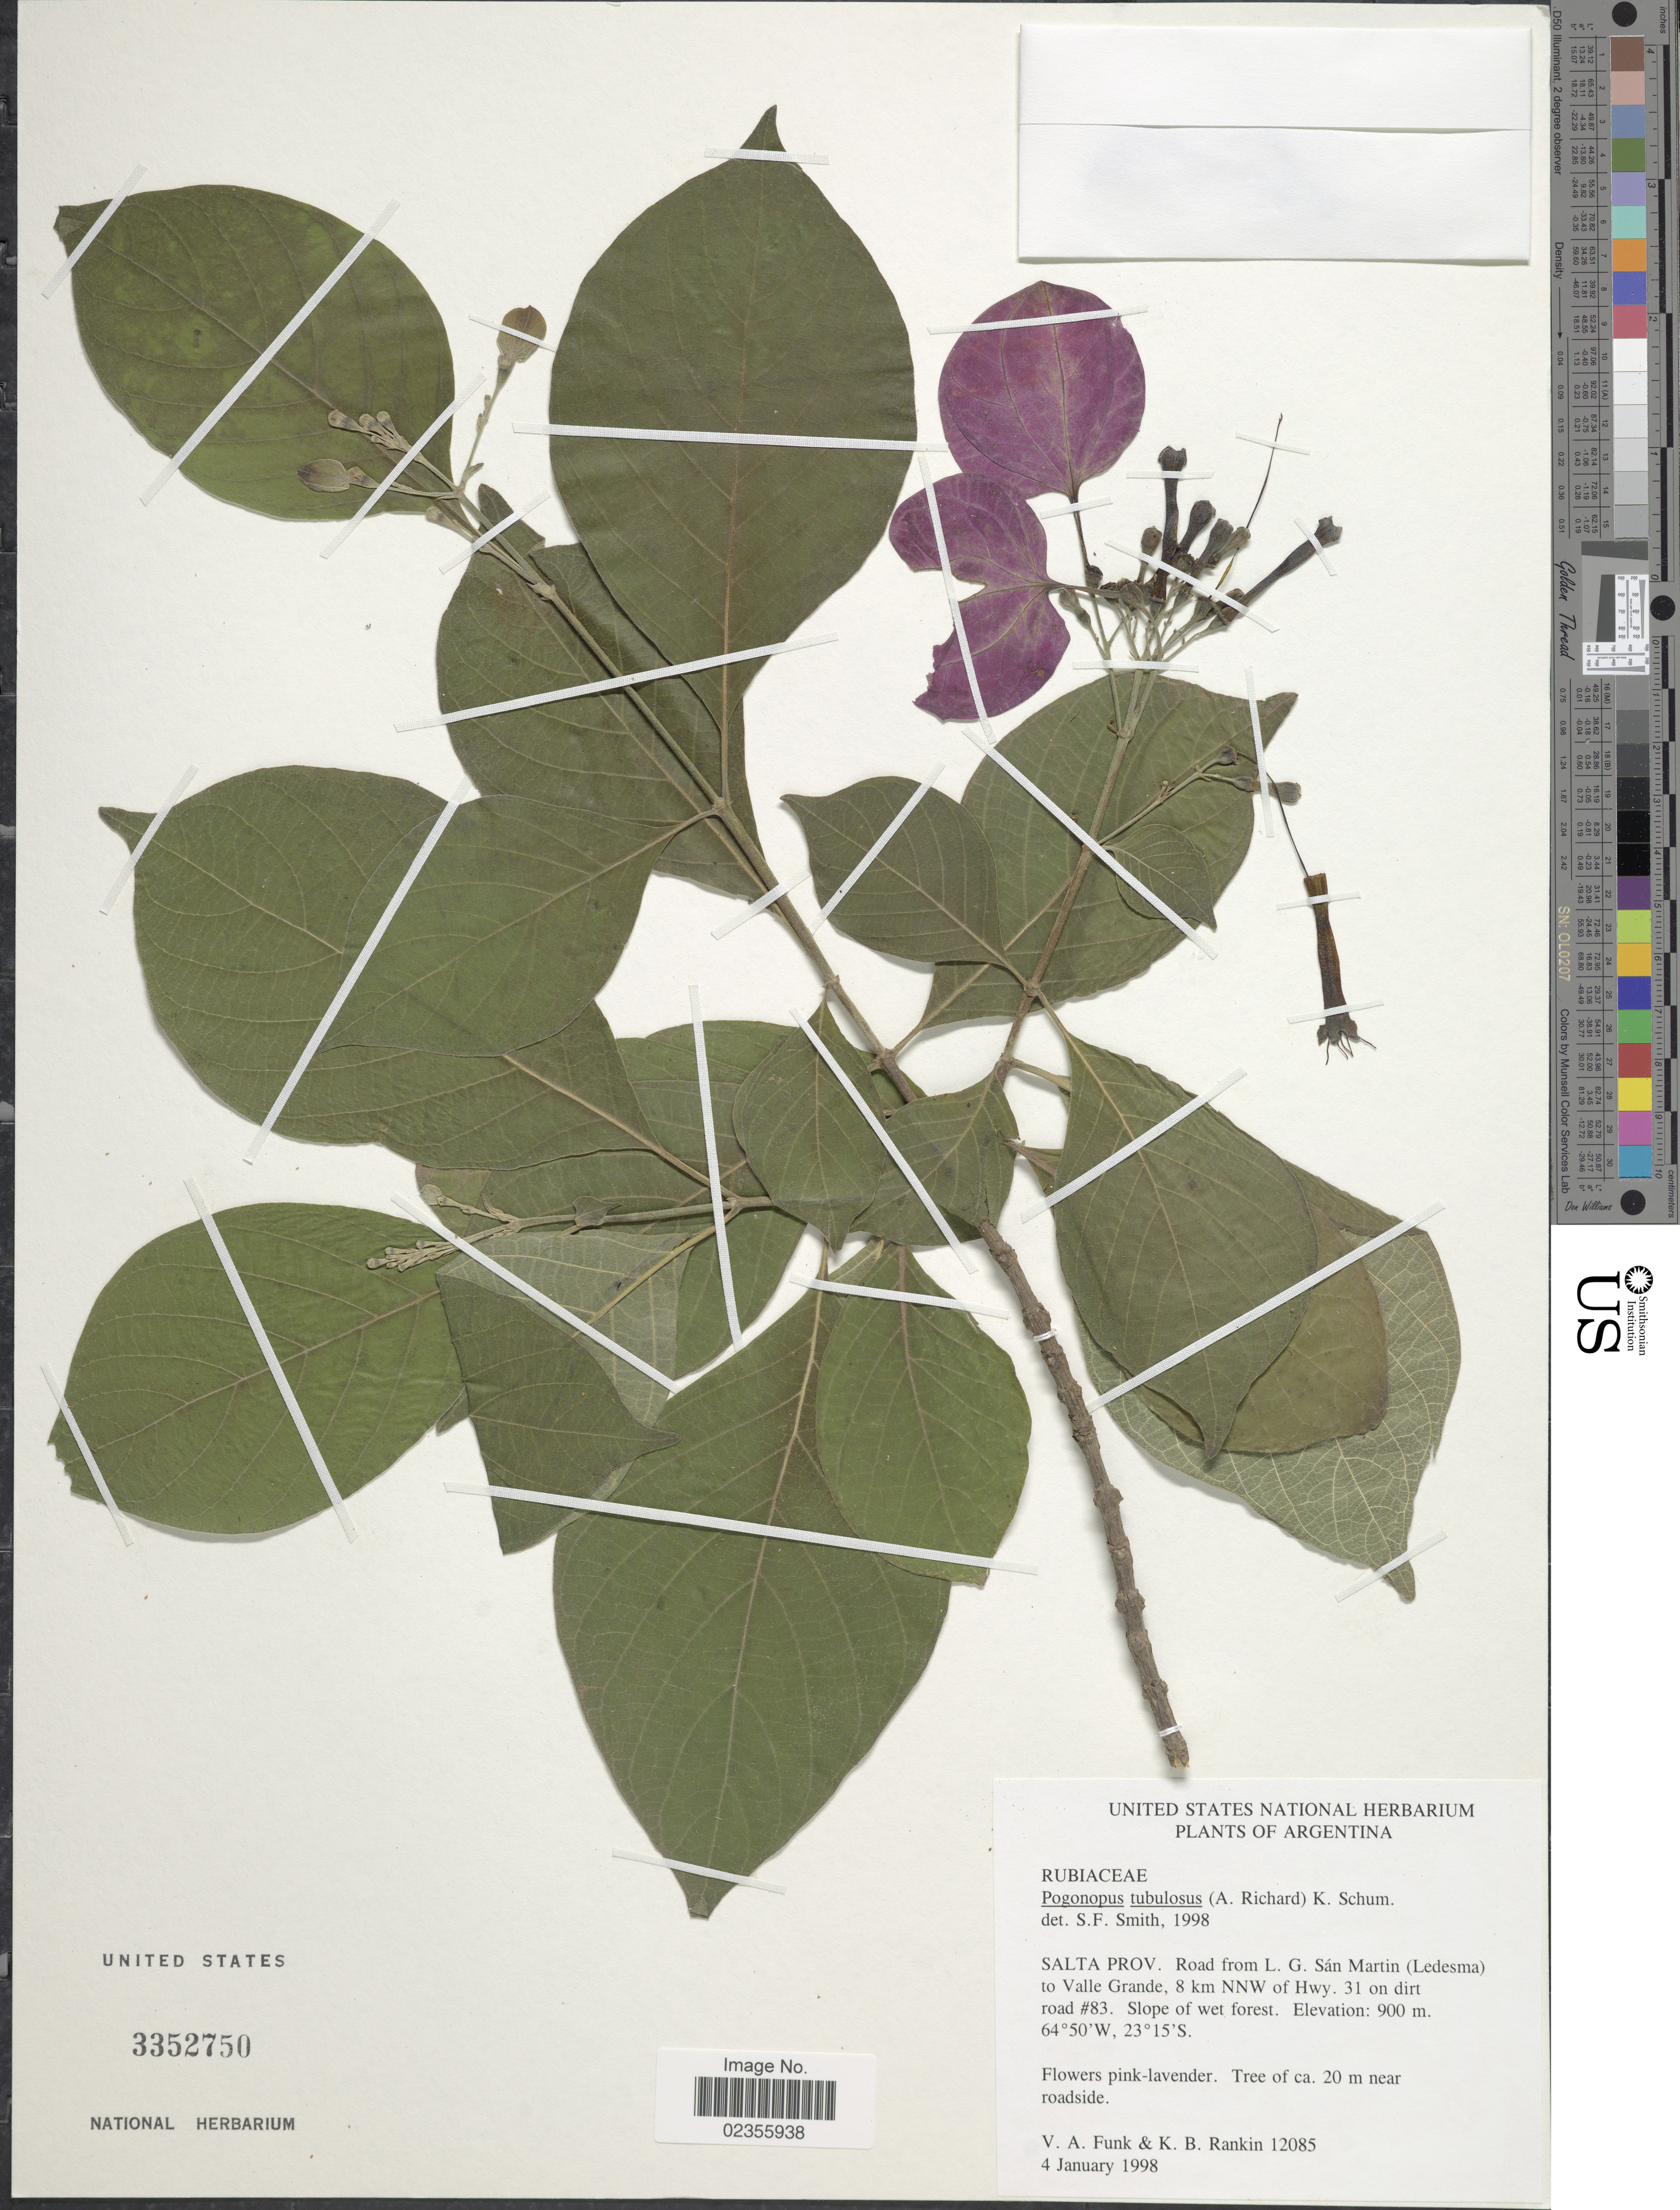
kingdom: Plantae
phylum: Tracheophyta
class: Magnoliopsida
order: Gentianales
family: Rubiaceae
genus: Pogonopus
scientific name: Pogonopus tubulosus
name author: (A. Rich. in DC.) K. Schum.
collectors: V. Funk & K. B. Rankin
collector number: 12085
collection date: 1998-01-04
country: Argentina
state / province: Salta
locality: Road from L. G. Sán Martin (Ledesma) to Valle Grande, 8 km NNW of Hwy. 31 on dirt road #83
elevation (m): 900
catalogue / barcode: US 3352750